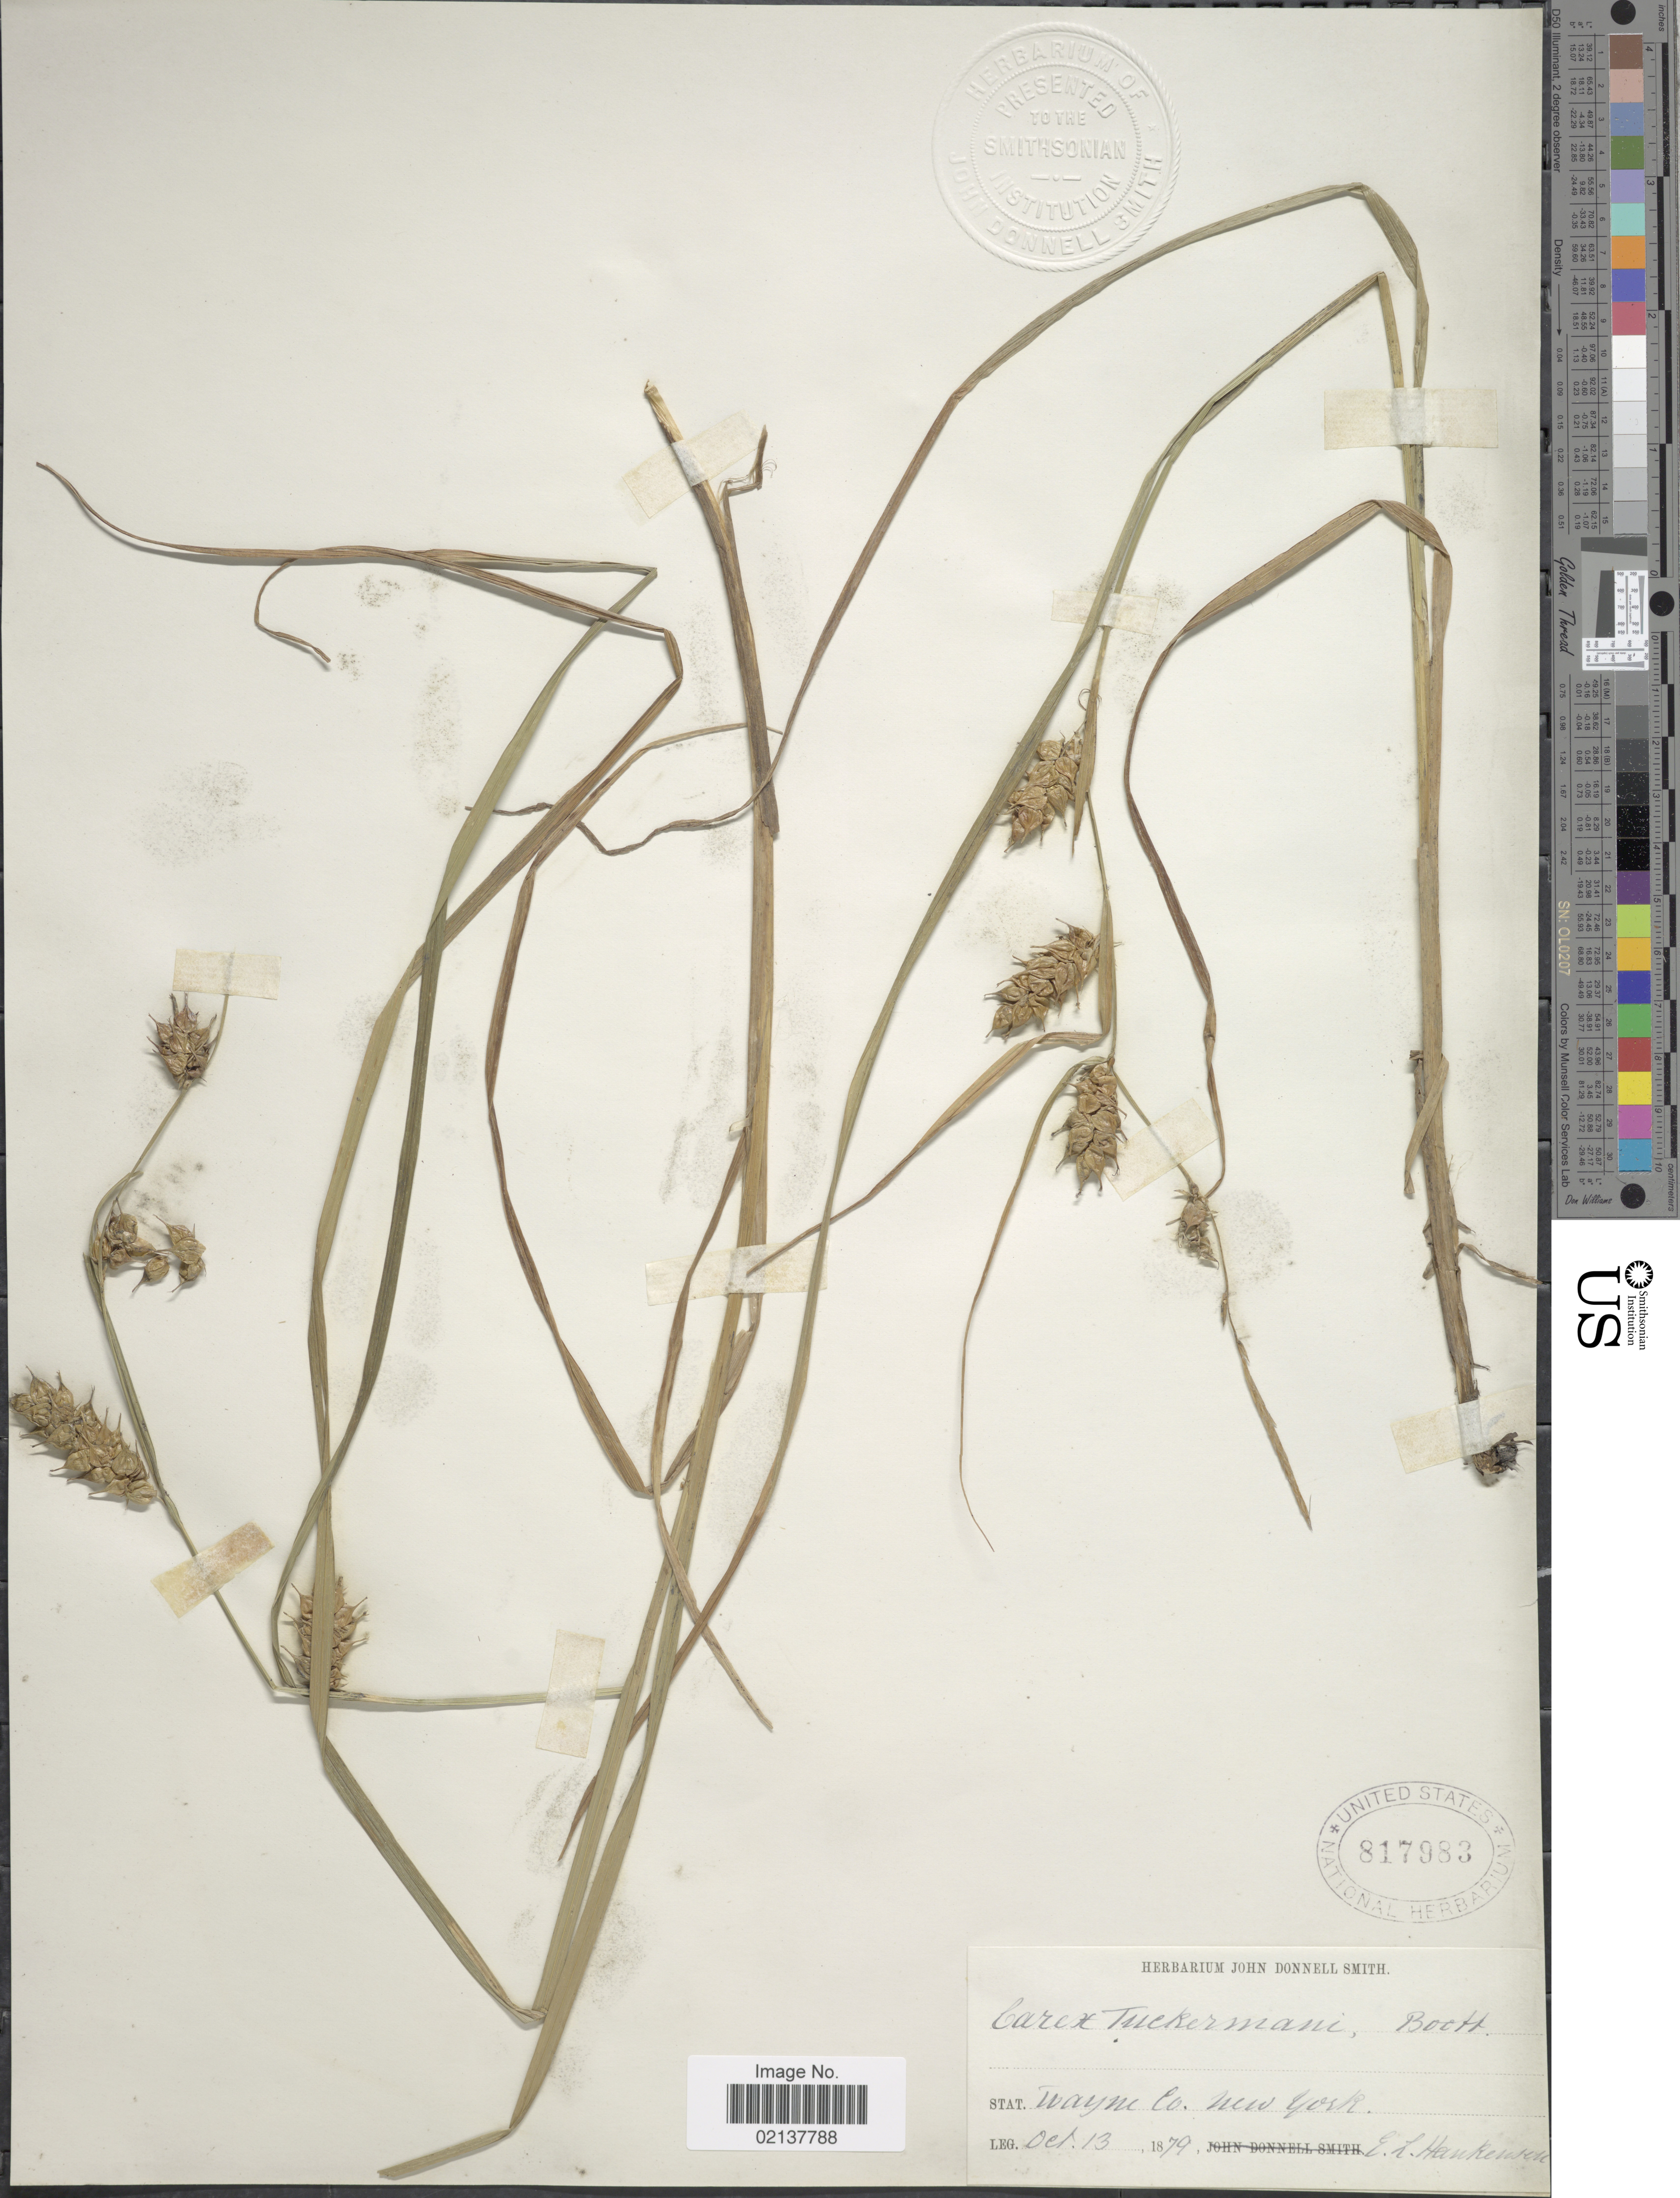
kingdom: Plantae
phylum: Tracheophyta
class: Liliopsida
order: Poales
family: Cyperaceae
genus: Carex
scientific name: Carex tuckermanii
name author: Boott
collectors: E. Hankenson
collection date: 1879-10-13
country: United States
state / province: New York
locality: Wayne Co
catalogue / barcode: US 817983